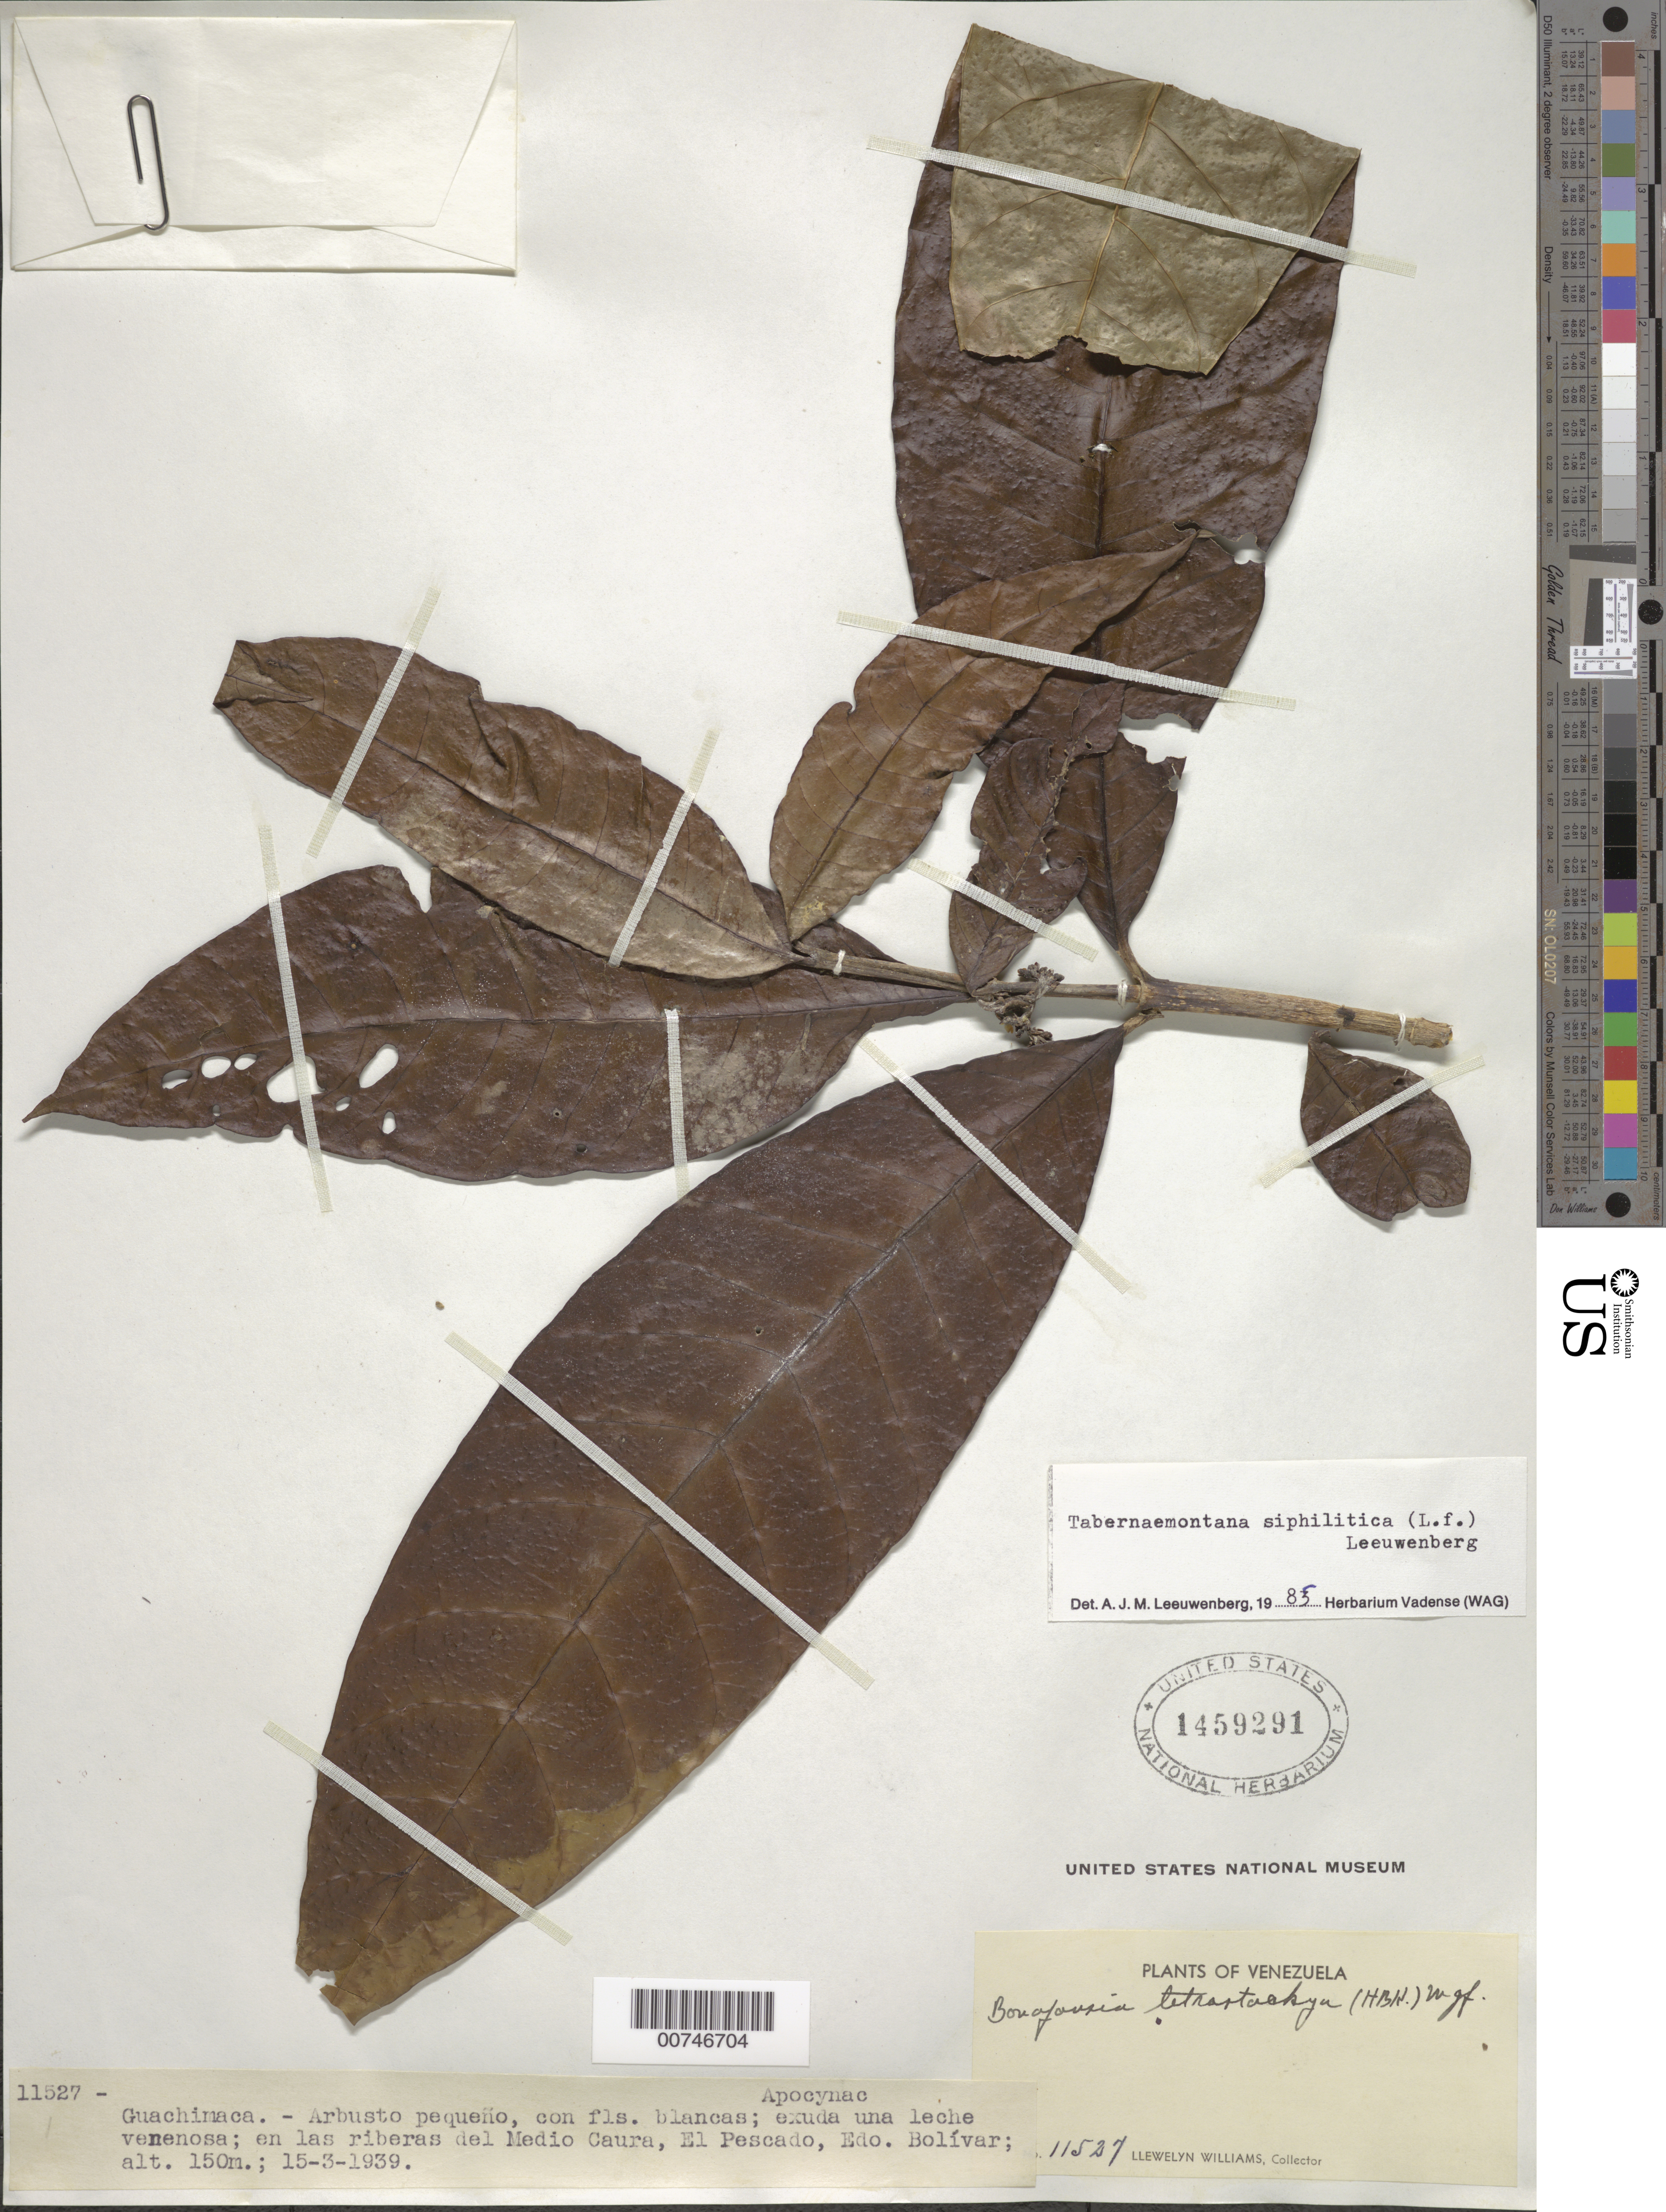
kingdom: Plantae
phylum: Tracheophyta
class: Magnoliopsida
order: Gentianales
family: Apocynaceae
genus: Tabernaemontana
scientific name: Tabernaemontana siphilitica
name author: (L. f.) Leeuwenb.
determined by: Leeuwenberg, A. J. M.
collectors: Ll. Williams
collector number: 11527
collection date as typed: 15-Mar-39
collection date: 1939-03-15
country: Venezuela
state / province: Bolívar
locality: El Pescado, Medio Caura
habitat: En las riberas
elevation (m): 150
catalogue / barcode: US 1459291